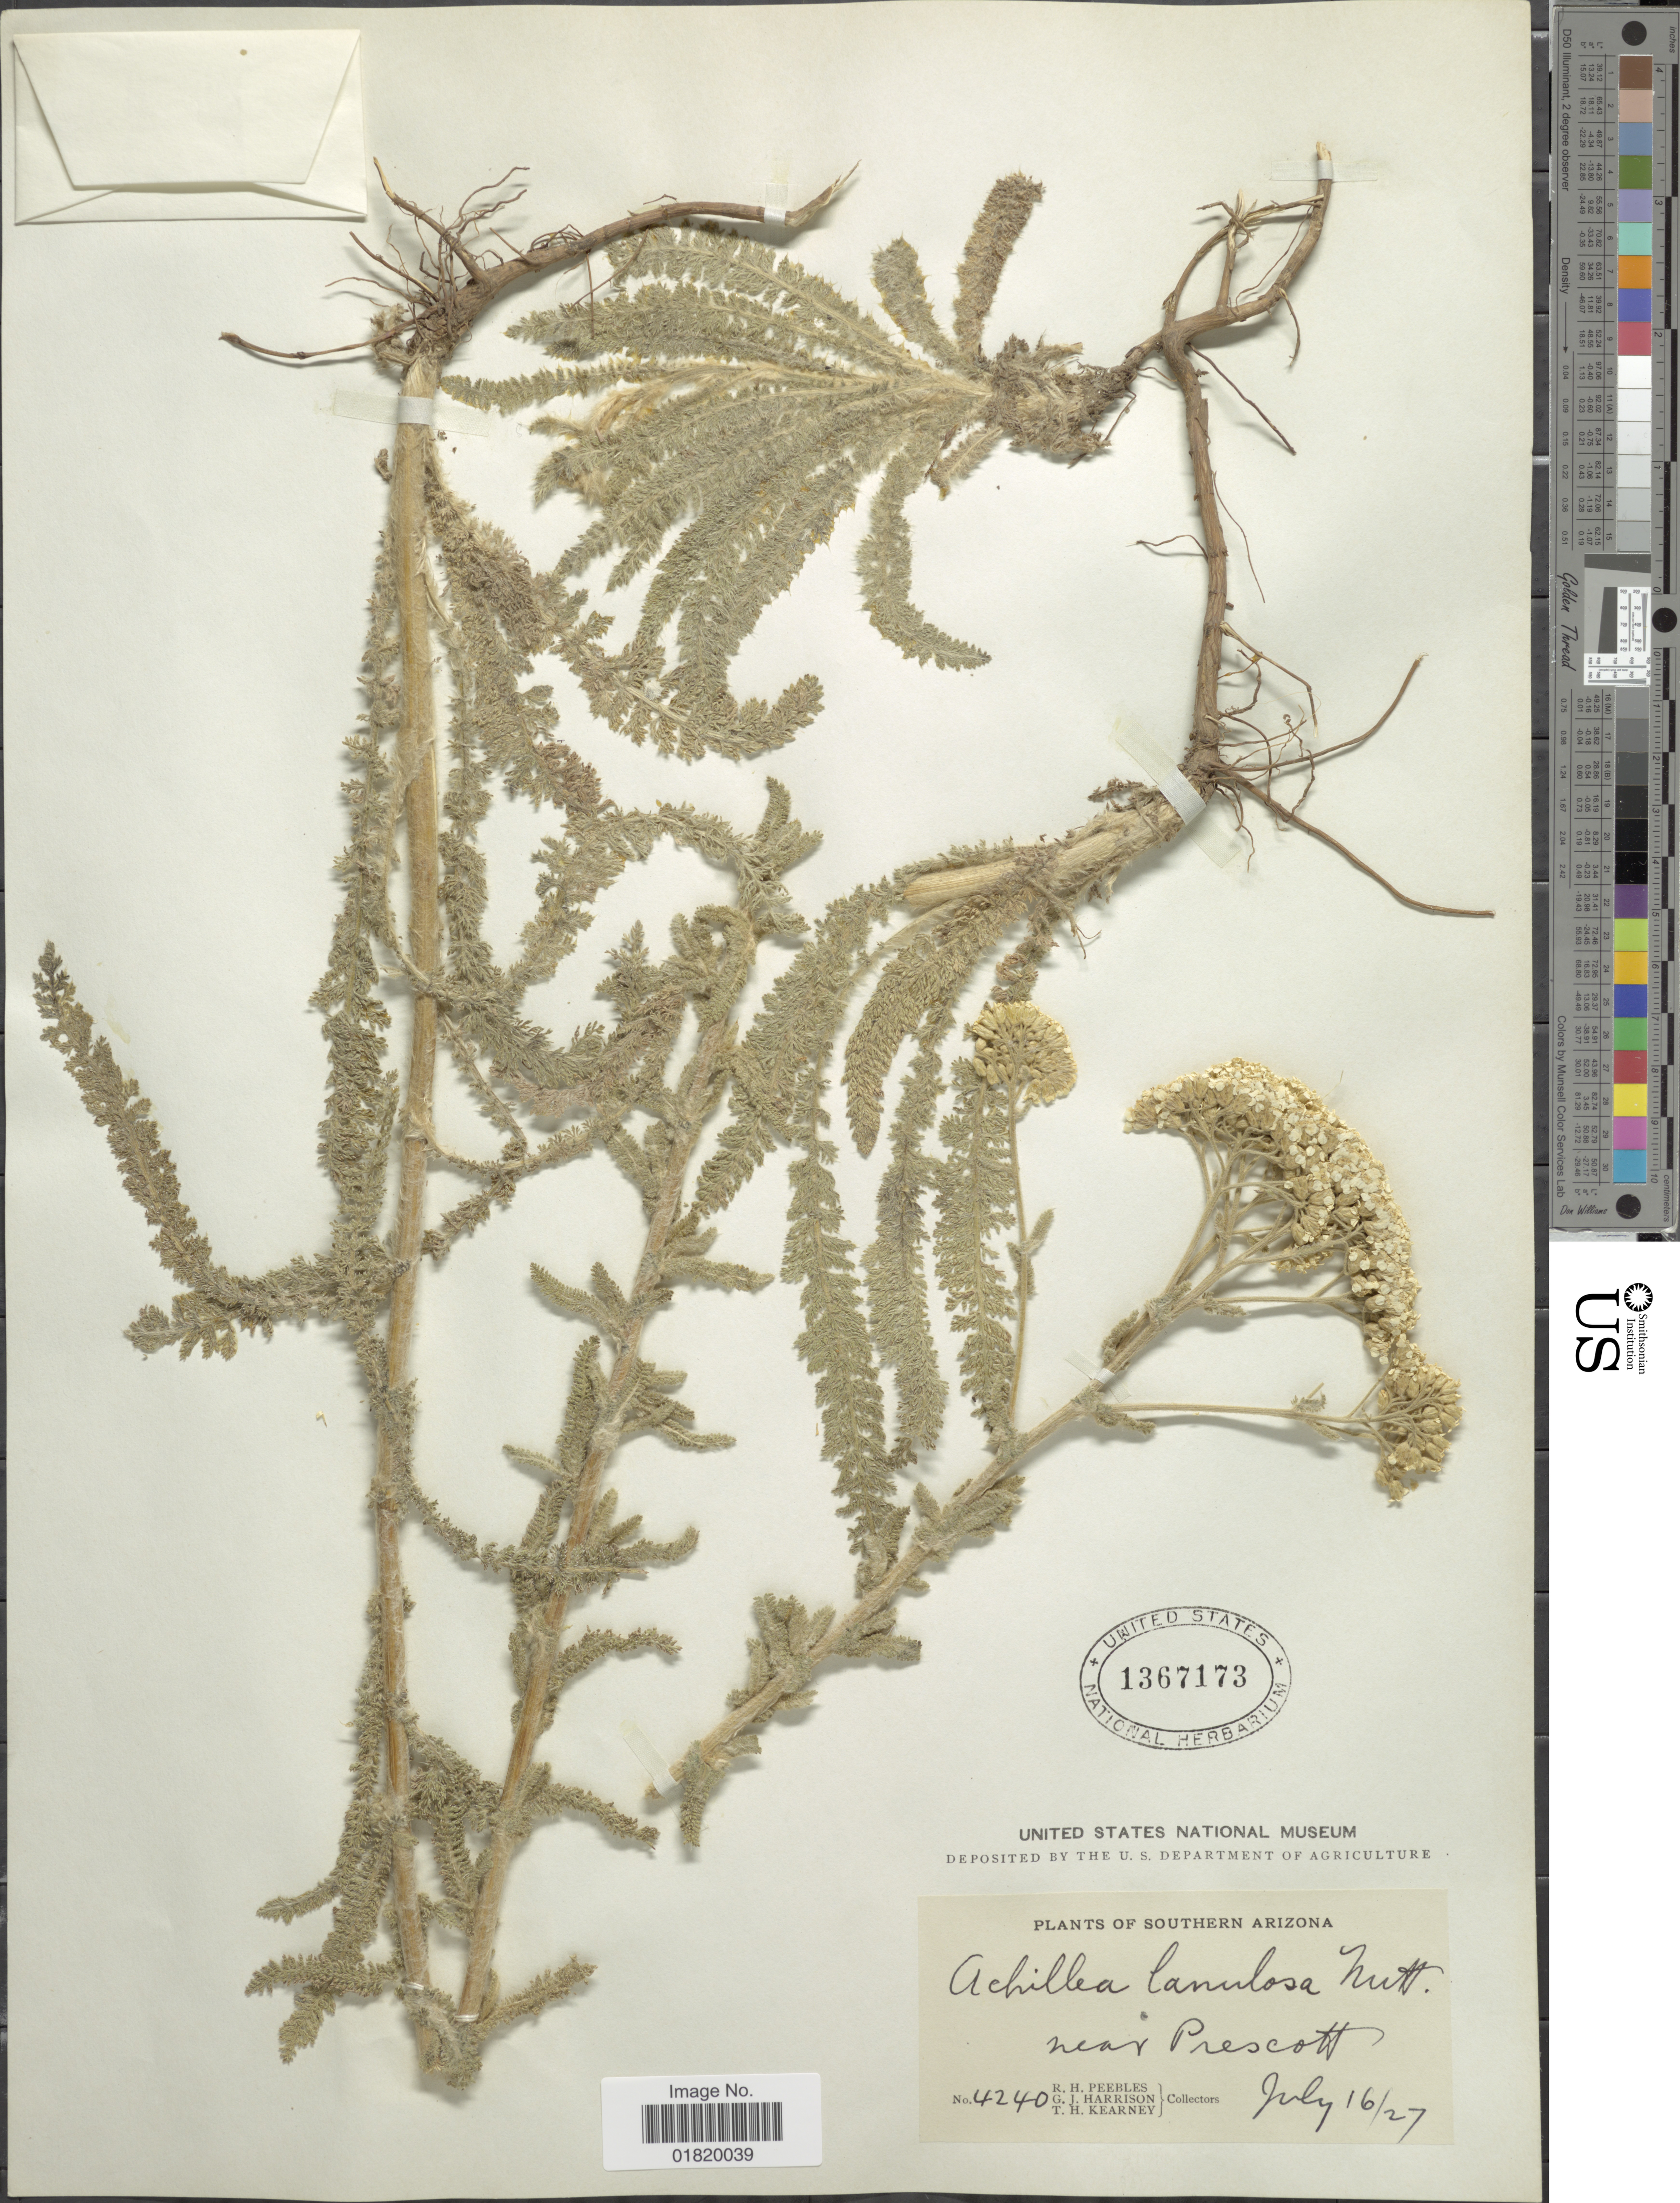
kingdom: Plantae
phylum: Tracheophyta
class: Magnoliopsida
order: Asterales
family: Asteraceae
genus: Achillea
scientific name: Achillea lanulosa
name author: Nutt.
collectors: R. H. Peebles, G. J. Harrison & T. H. Kearney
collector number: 4240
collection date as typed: Transcribed d/m/y: 16/7/27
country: United States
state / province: Arizona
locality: Near Prescott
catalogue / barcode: US 1367173